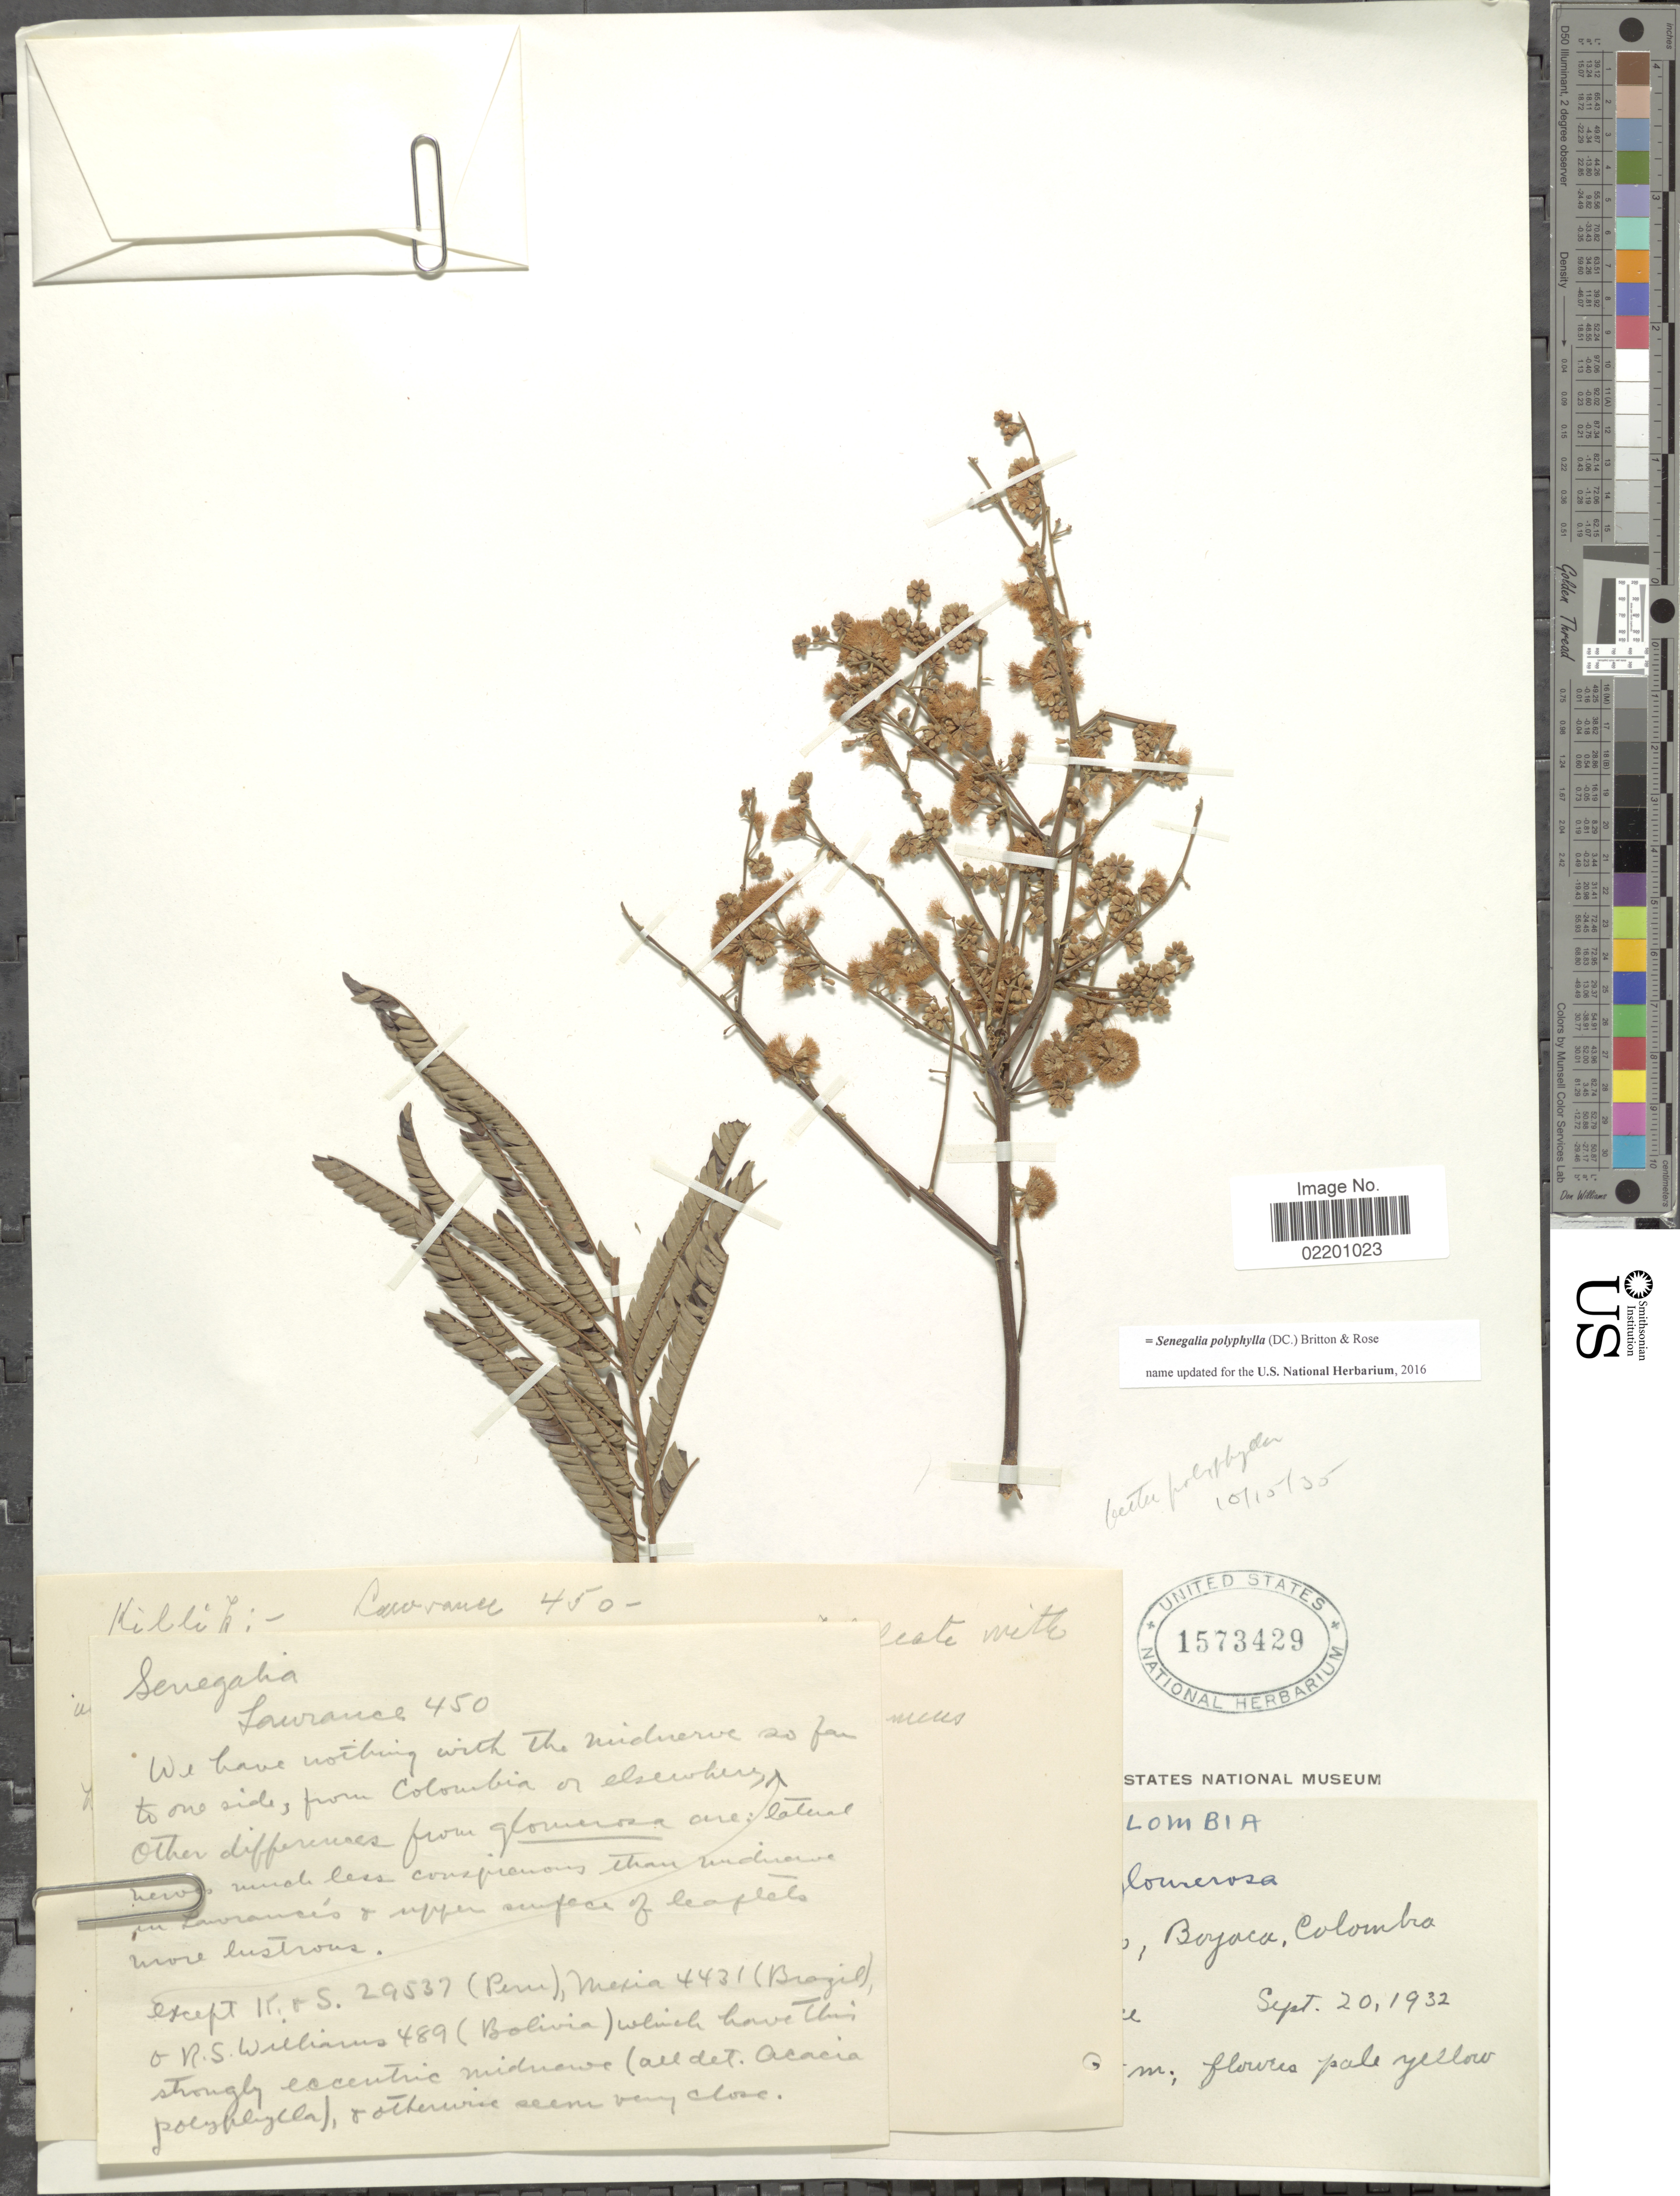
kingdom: Plantae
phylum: Tracheophyta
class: Magnoliopsida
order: Fabales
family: Fabaceae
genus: Senegalia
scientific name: Senegalia loretensis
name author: (J.F. Macbr.) Seigler & Ebinger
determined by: Santos, V. Terra dos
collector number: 450/29537/4431/489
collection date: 1932-09-20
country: Colombia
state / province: Boyacá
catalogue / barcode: US 1573429